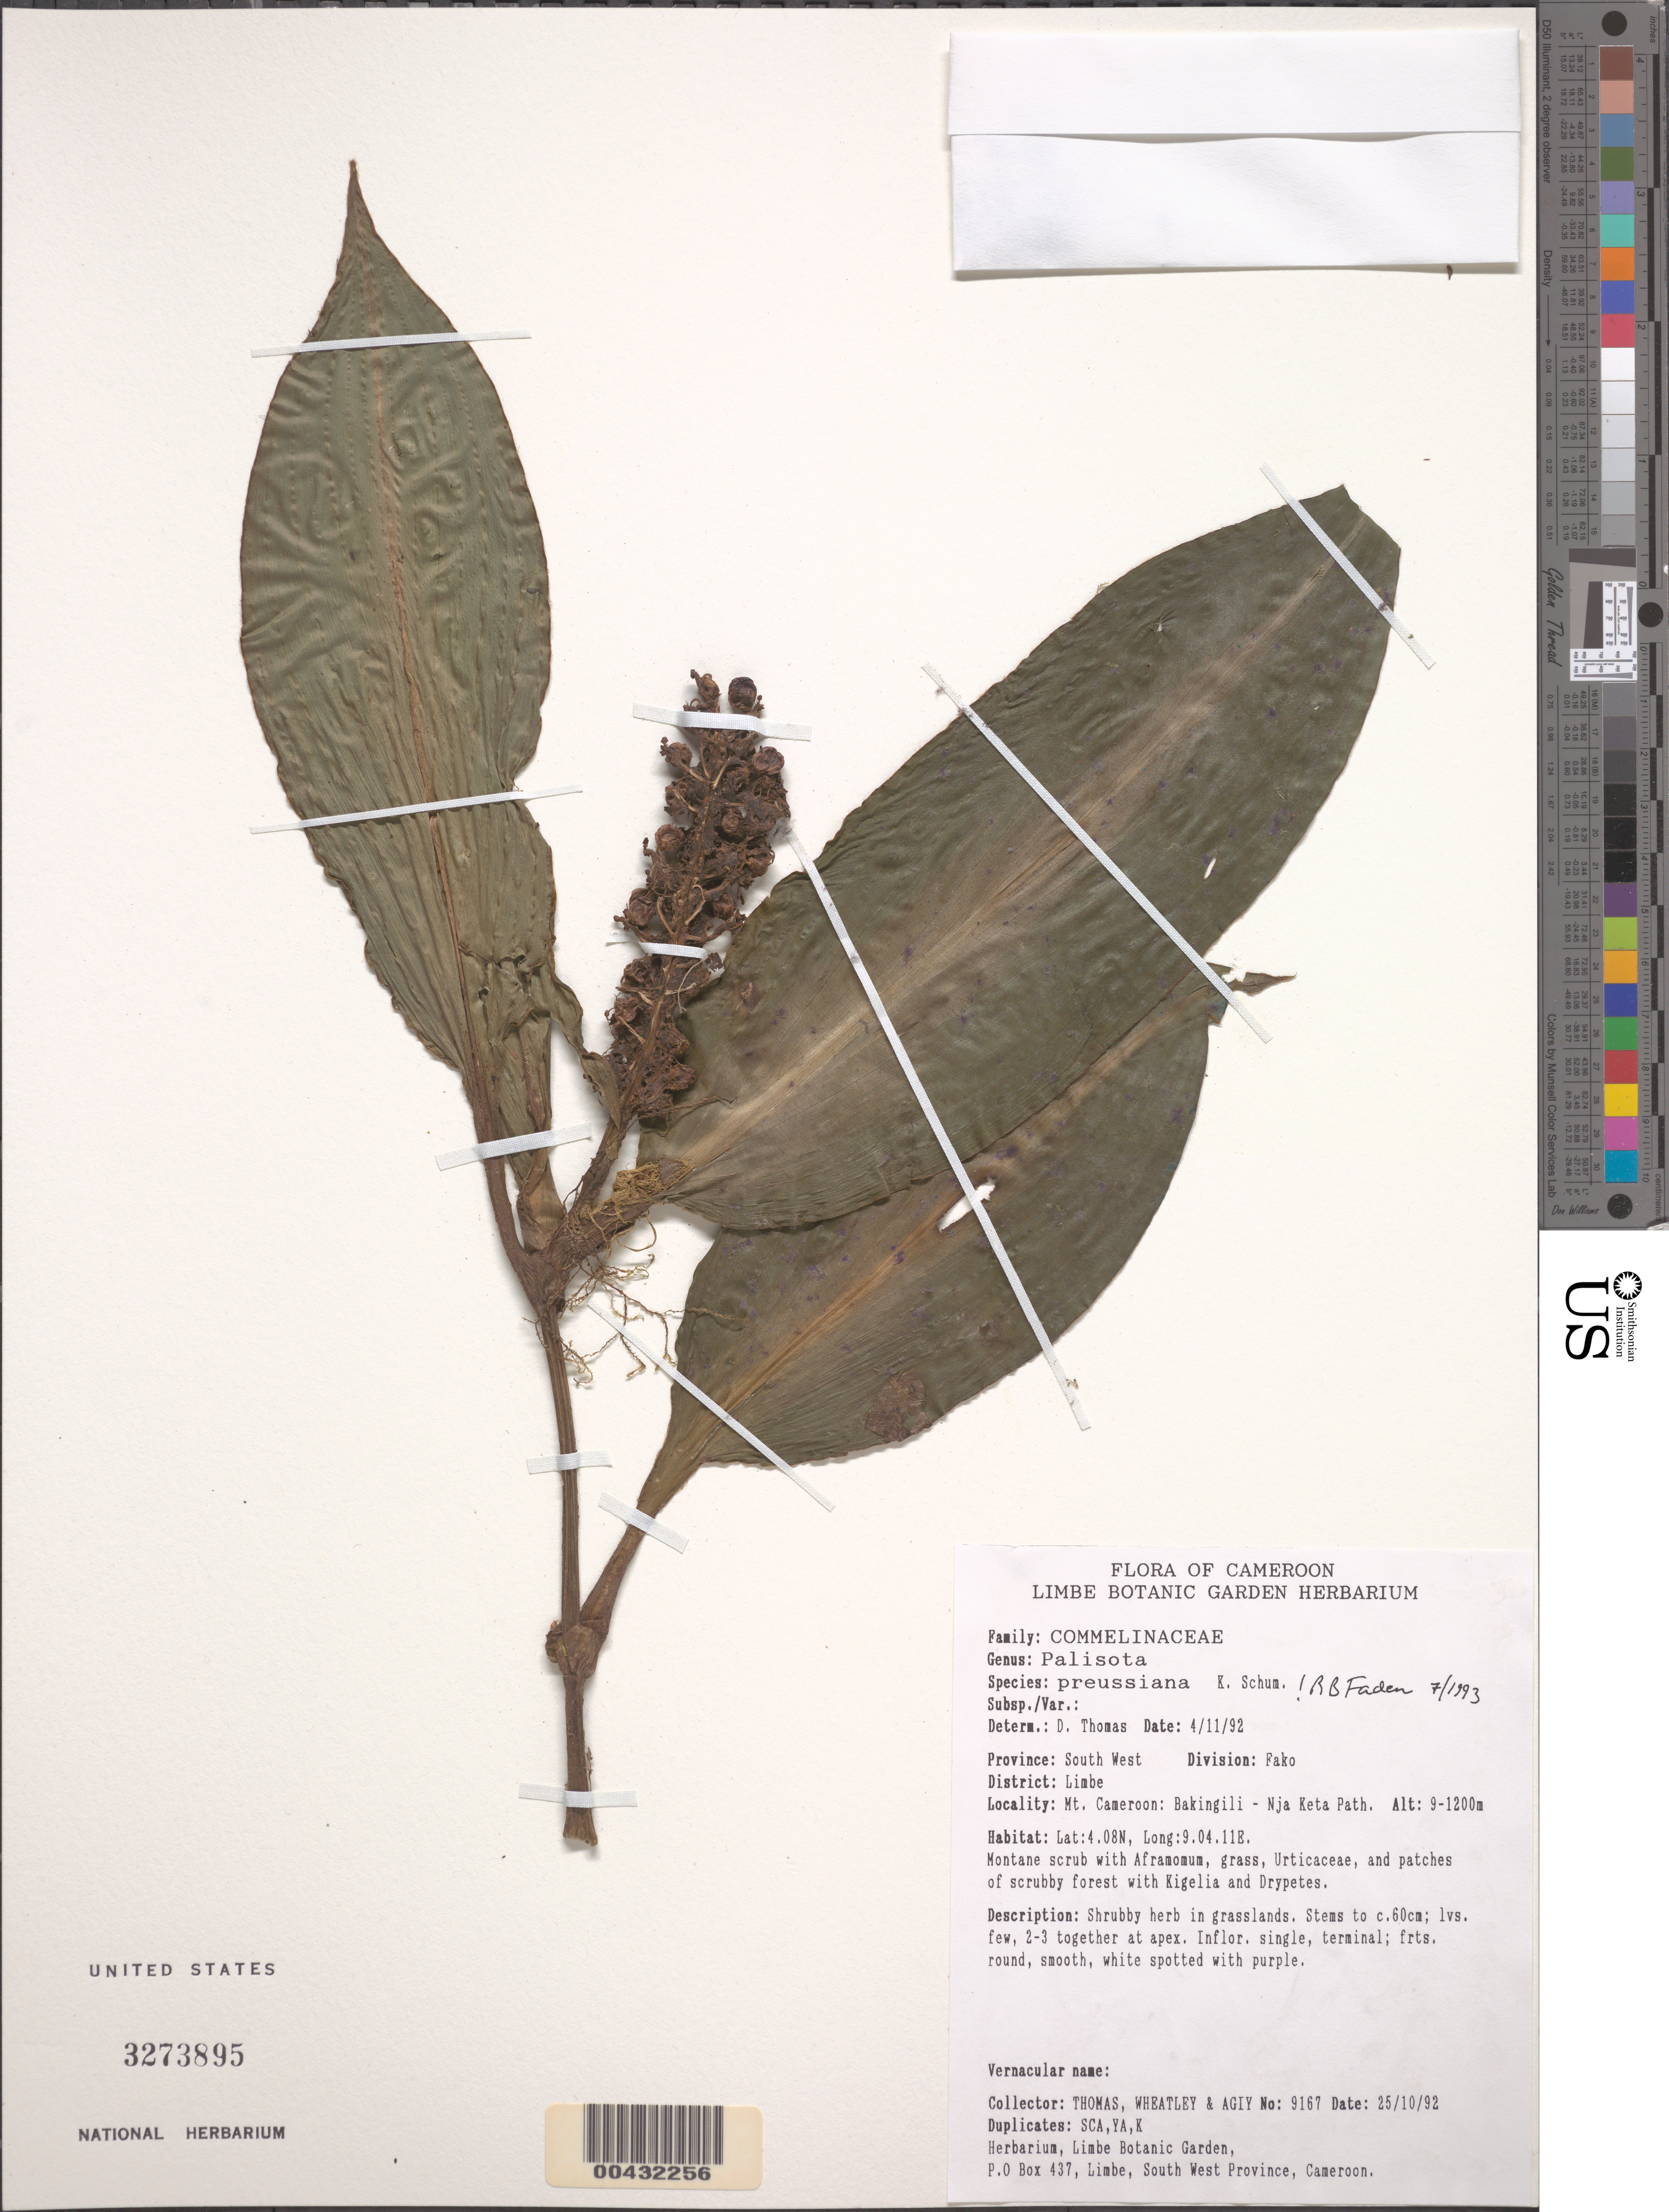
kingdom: Plantae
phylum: Tracheophyta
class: Liliopsida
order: Commelinales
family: Commelinaceae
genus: Palisota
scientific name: Palisota preussiana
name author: K. Schum. ex C.B. Clarke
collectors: D. Thomas, -. Wheatley & -- Agiy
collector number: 9167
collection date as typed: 25 Oct 1992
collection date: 1992-10-25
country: Cameroon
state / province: Sud-Ouest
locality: Fako, limbe, mt cameroon, bakingili, nja keta path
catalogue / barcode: US 3273895